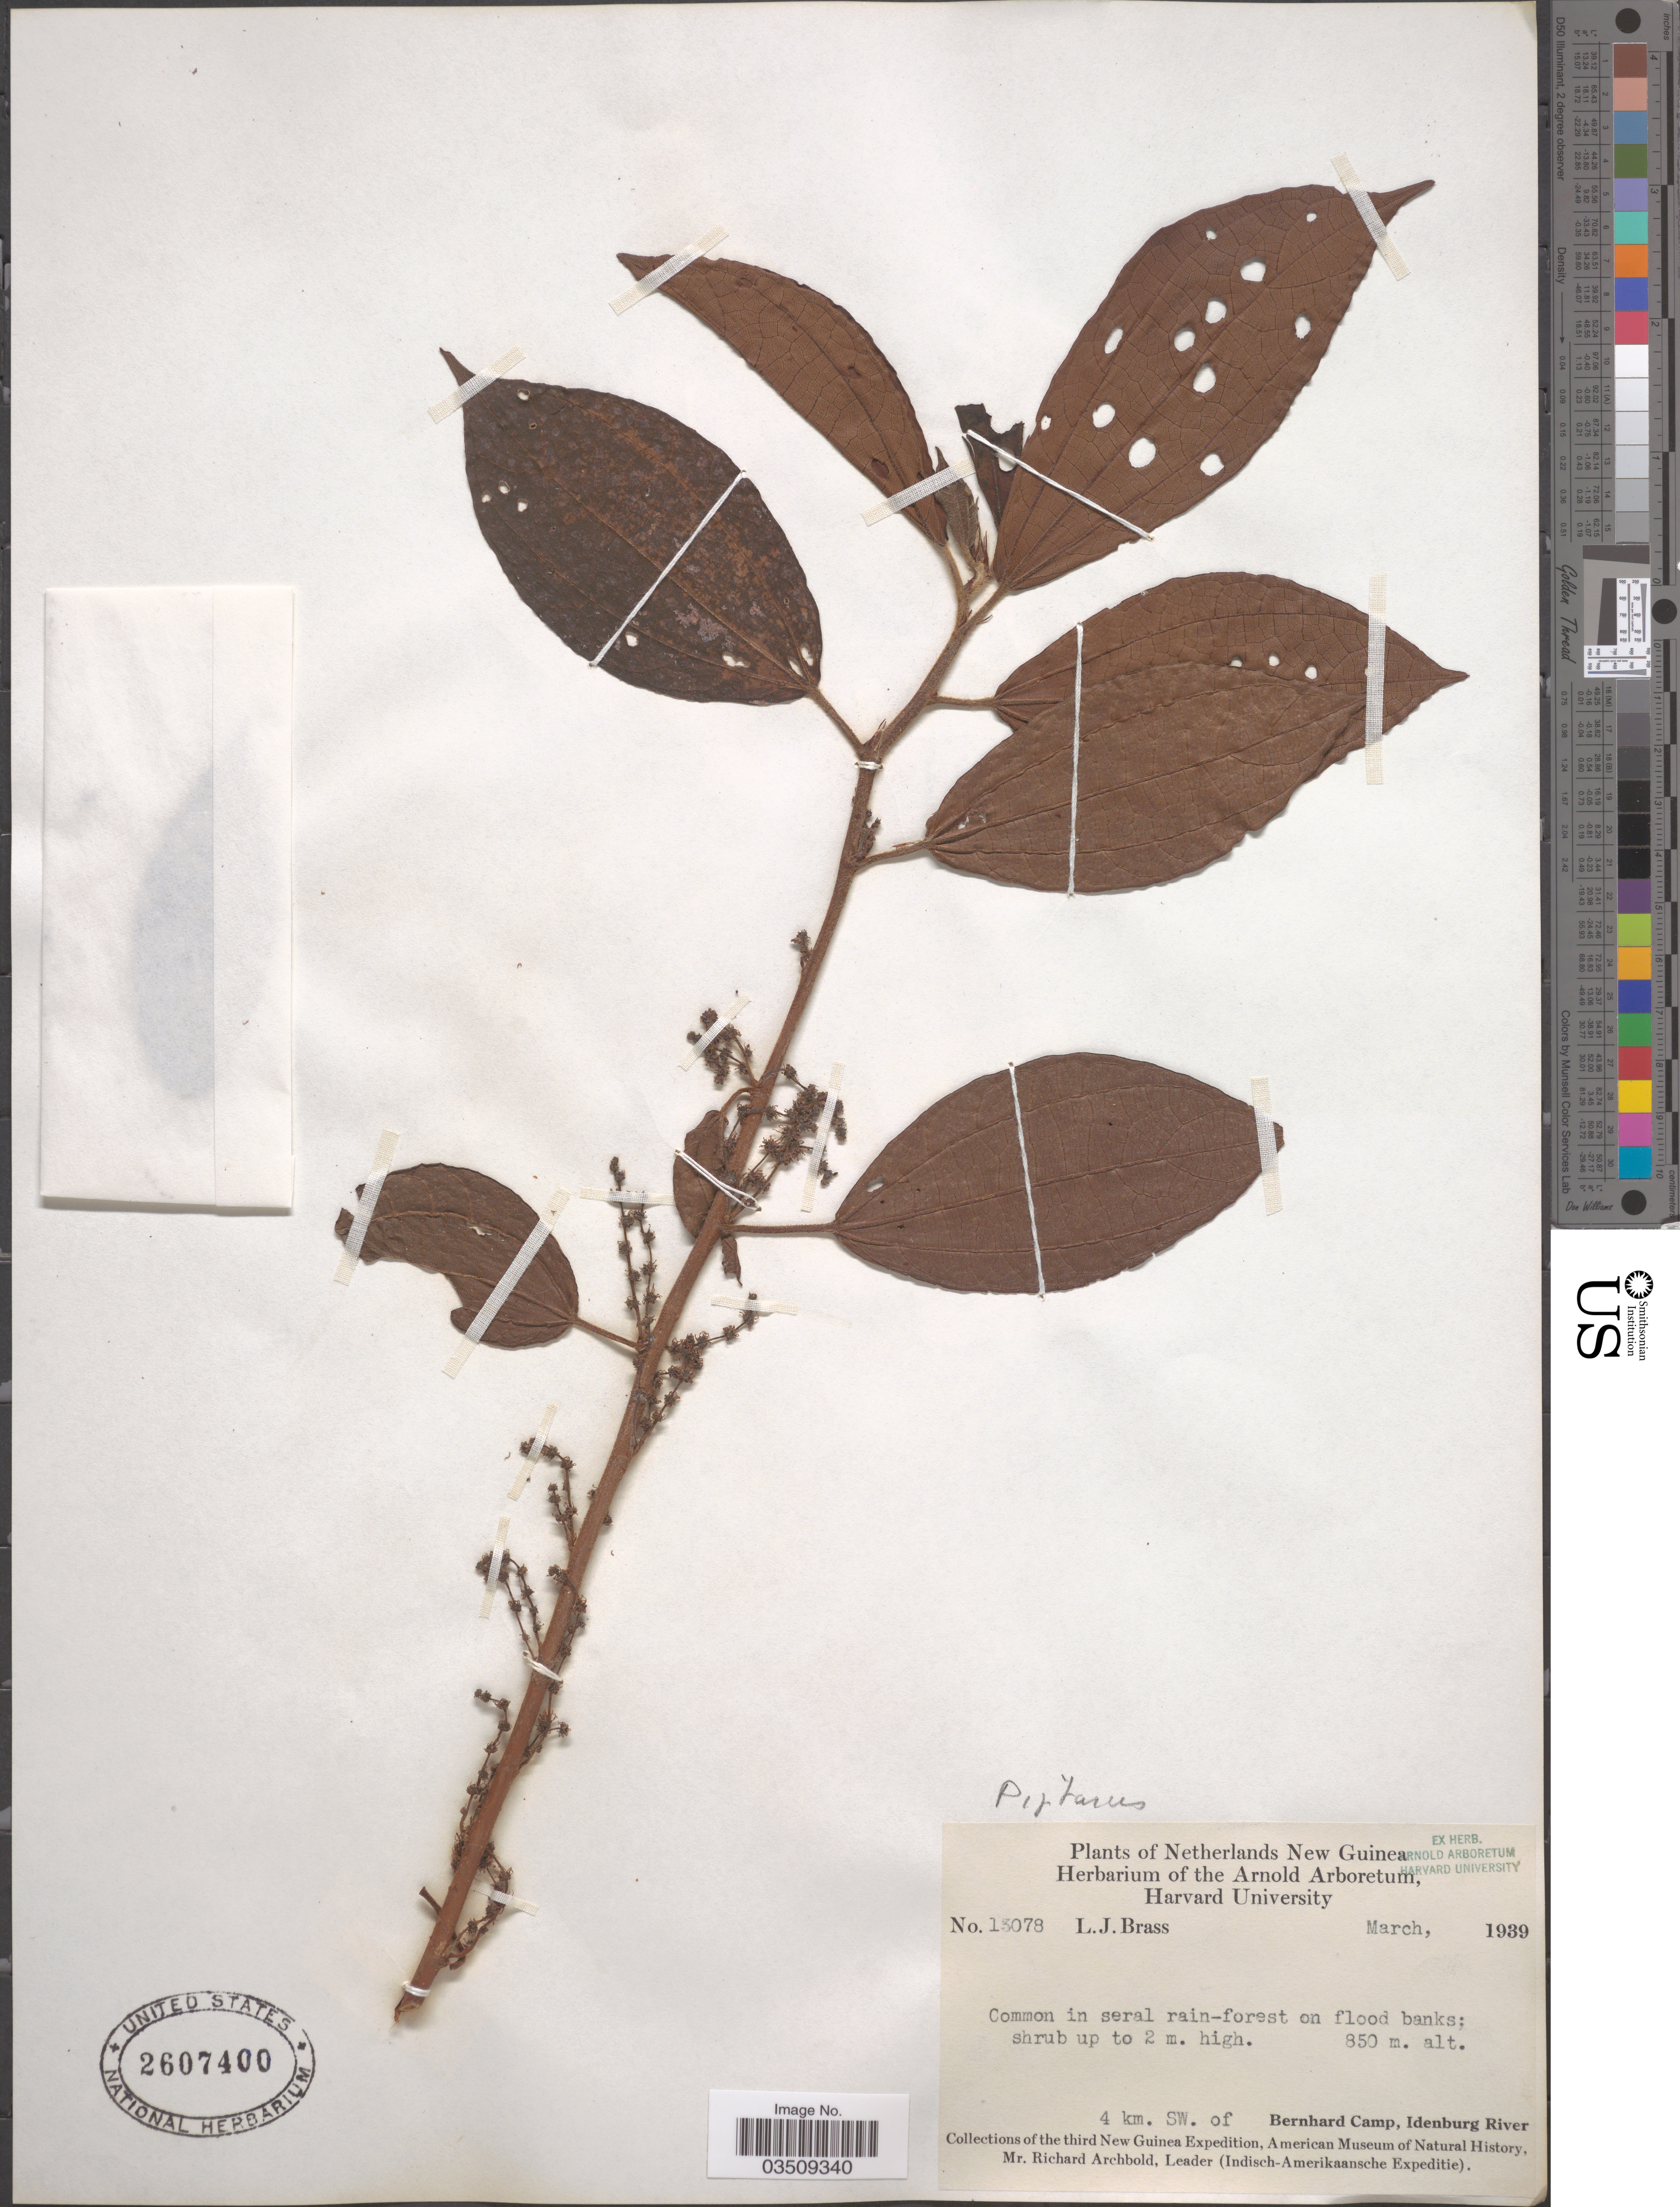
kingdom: Plantae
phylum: Tracheophyta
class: Magnoliopsida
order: Rosales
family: Urticaceae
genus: Pipturus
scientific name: Pipturus sp.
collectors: L. J. Brass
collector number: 13078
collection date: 1939-03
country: Indonesia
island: New Guinea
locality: Netherlands New Guinea. 4 km. SW. of Bernhard Camp, Idenburg River.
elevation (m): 850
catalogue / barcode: US 2607400